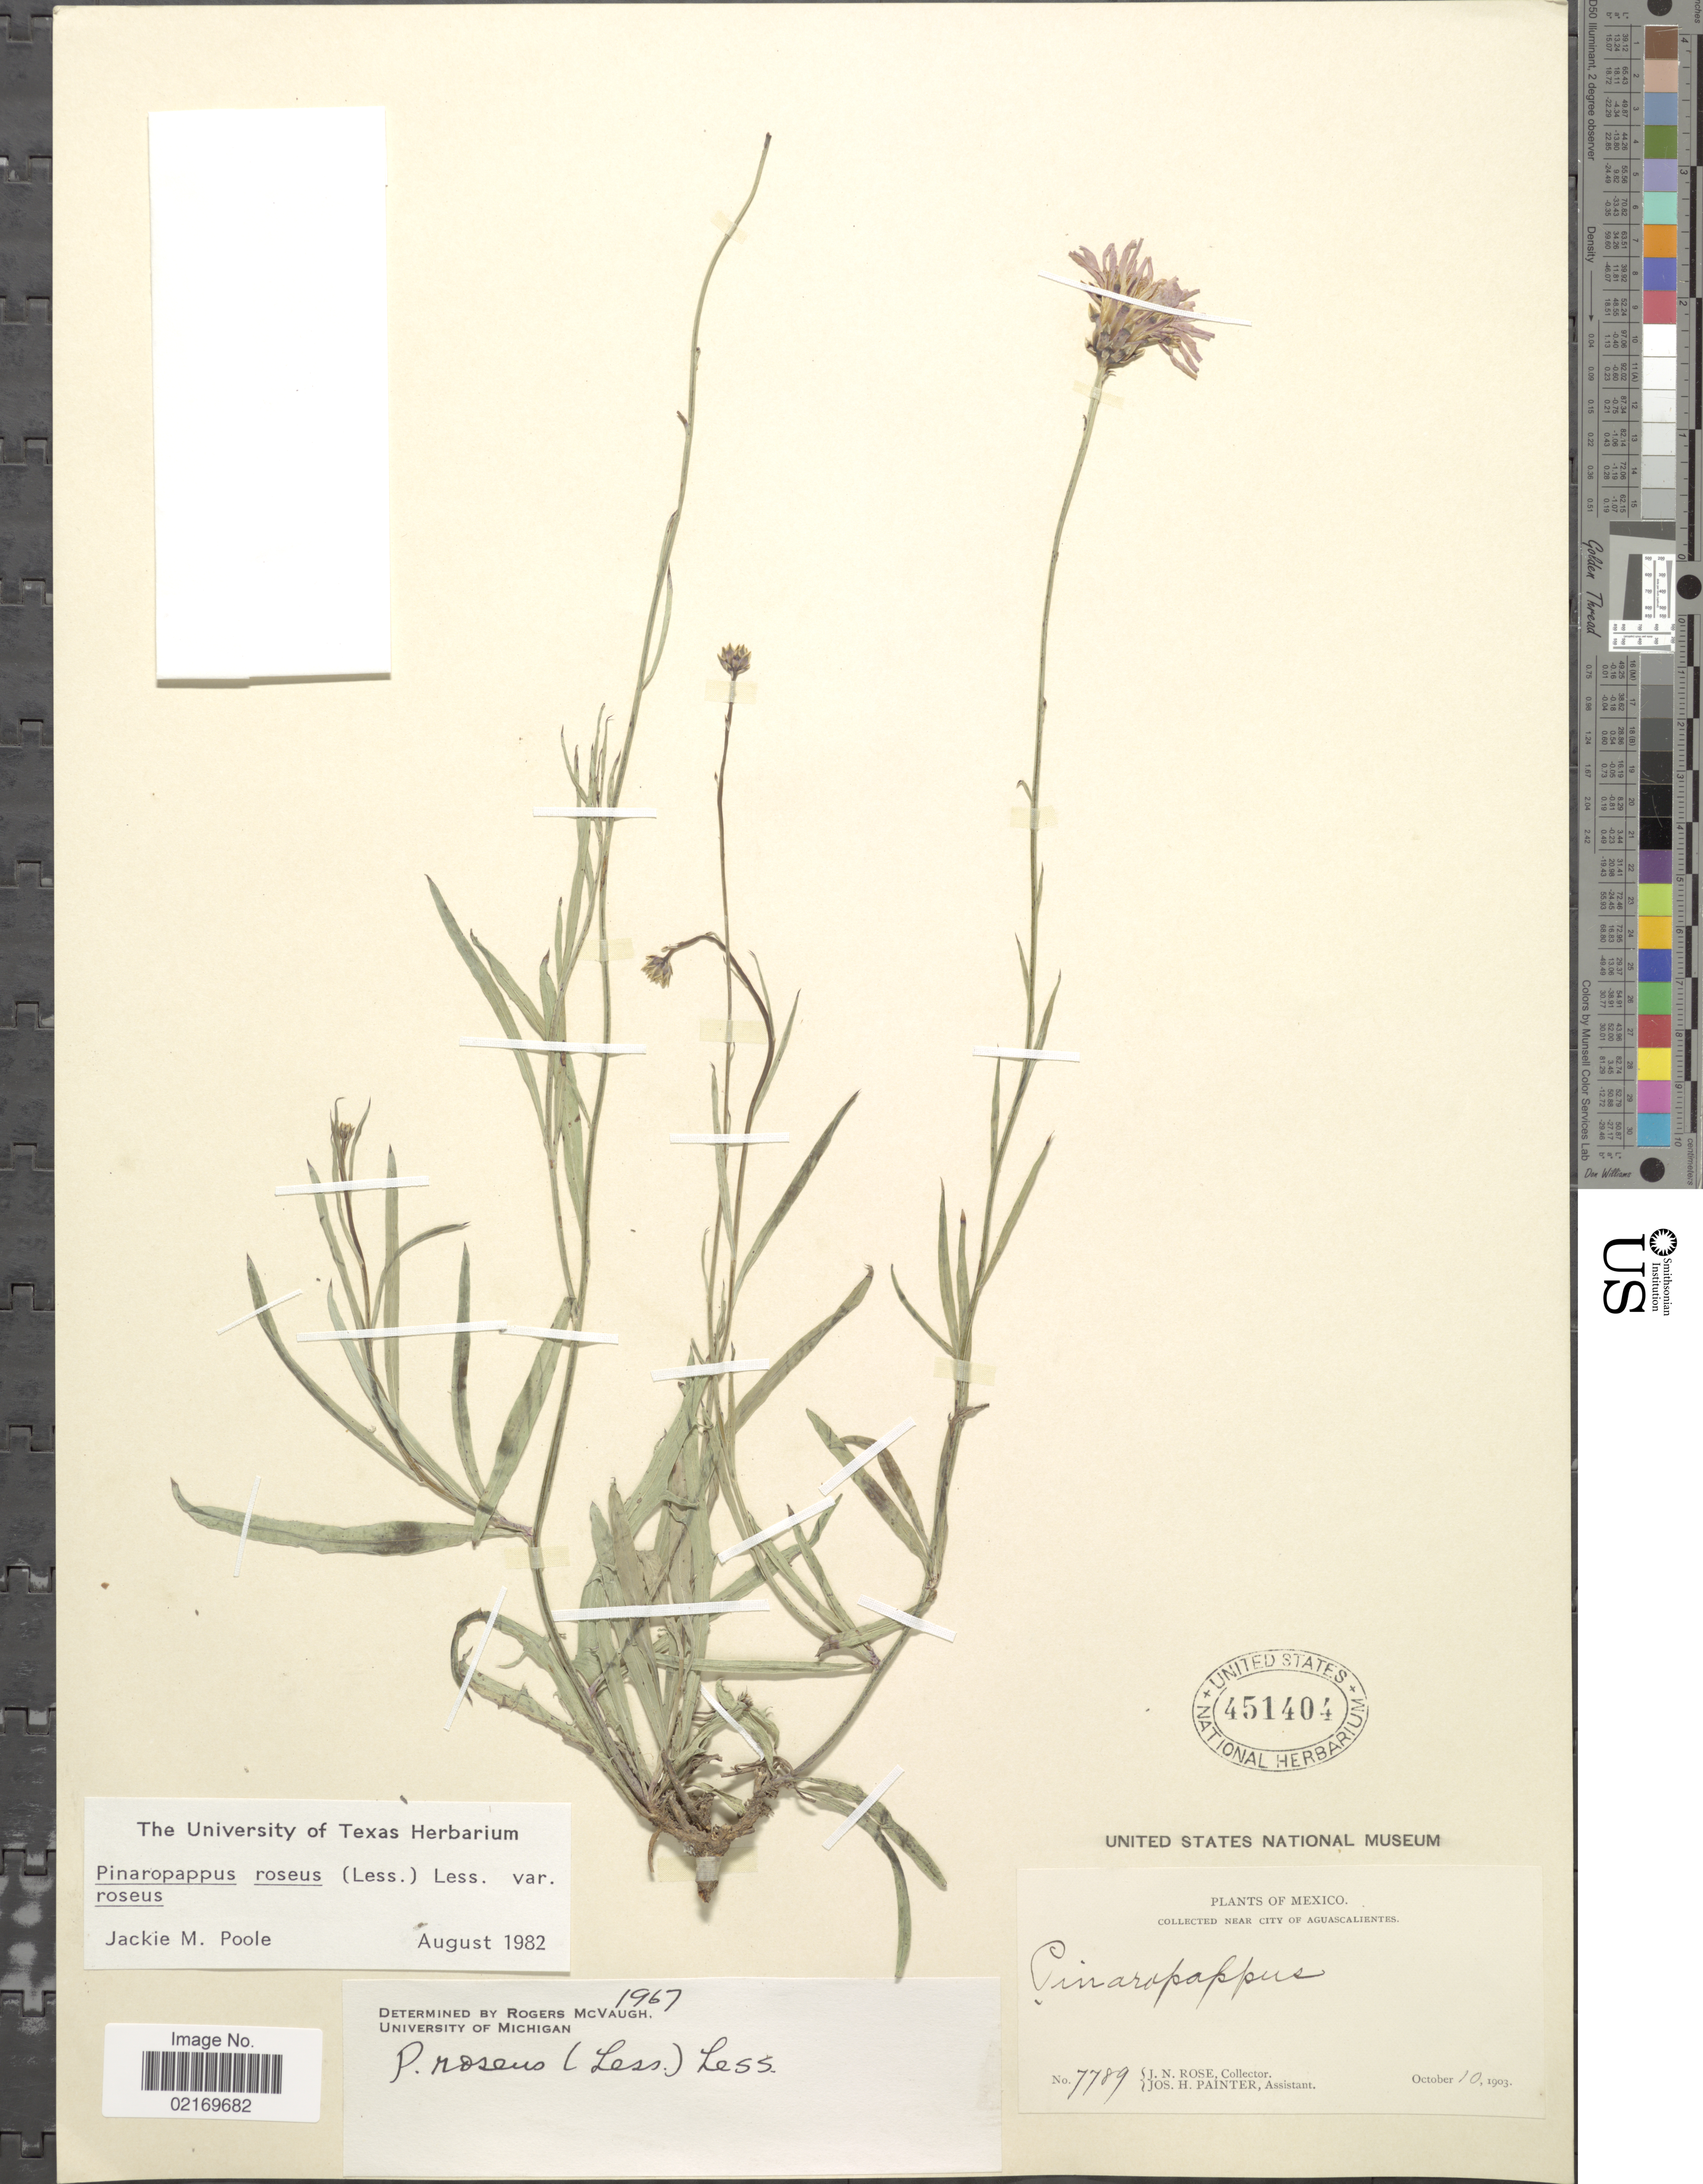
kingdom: Plantae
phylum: Tracheophyta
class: Magnoliopsida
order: Asterales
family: Asteraceae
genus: Pinaropappus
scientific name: Pinaropappus roseus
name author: Less.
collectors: J. N. Rose & J. H. Painter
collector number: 7789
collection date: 1903-10-10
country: Mexico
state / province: Aguascalientes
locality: Near City of Aguascalientes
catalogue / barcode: US 451404